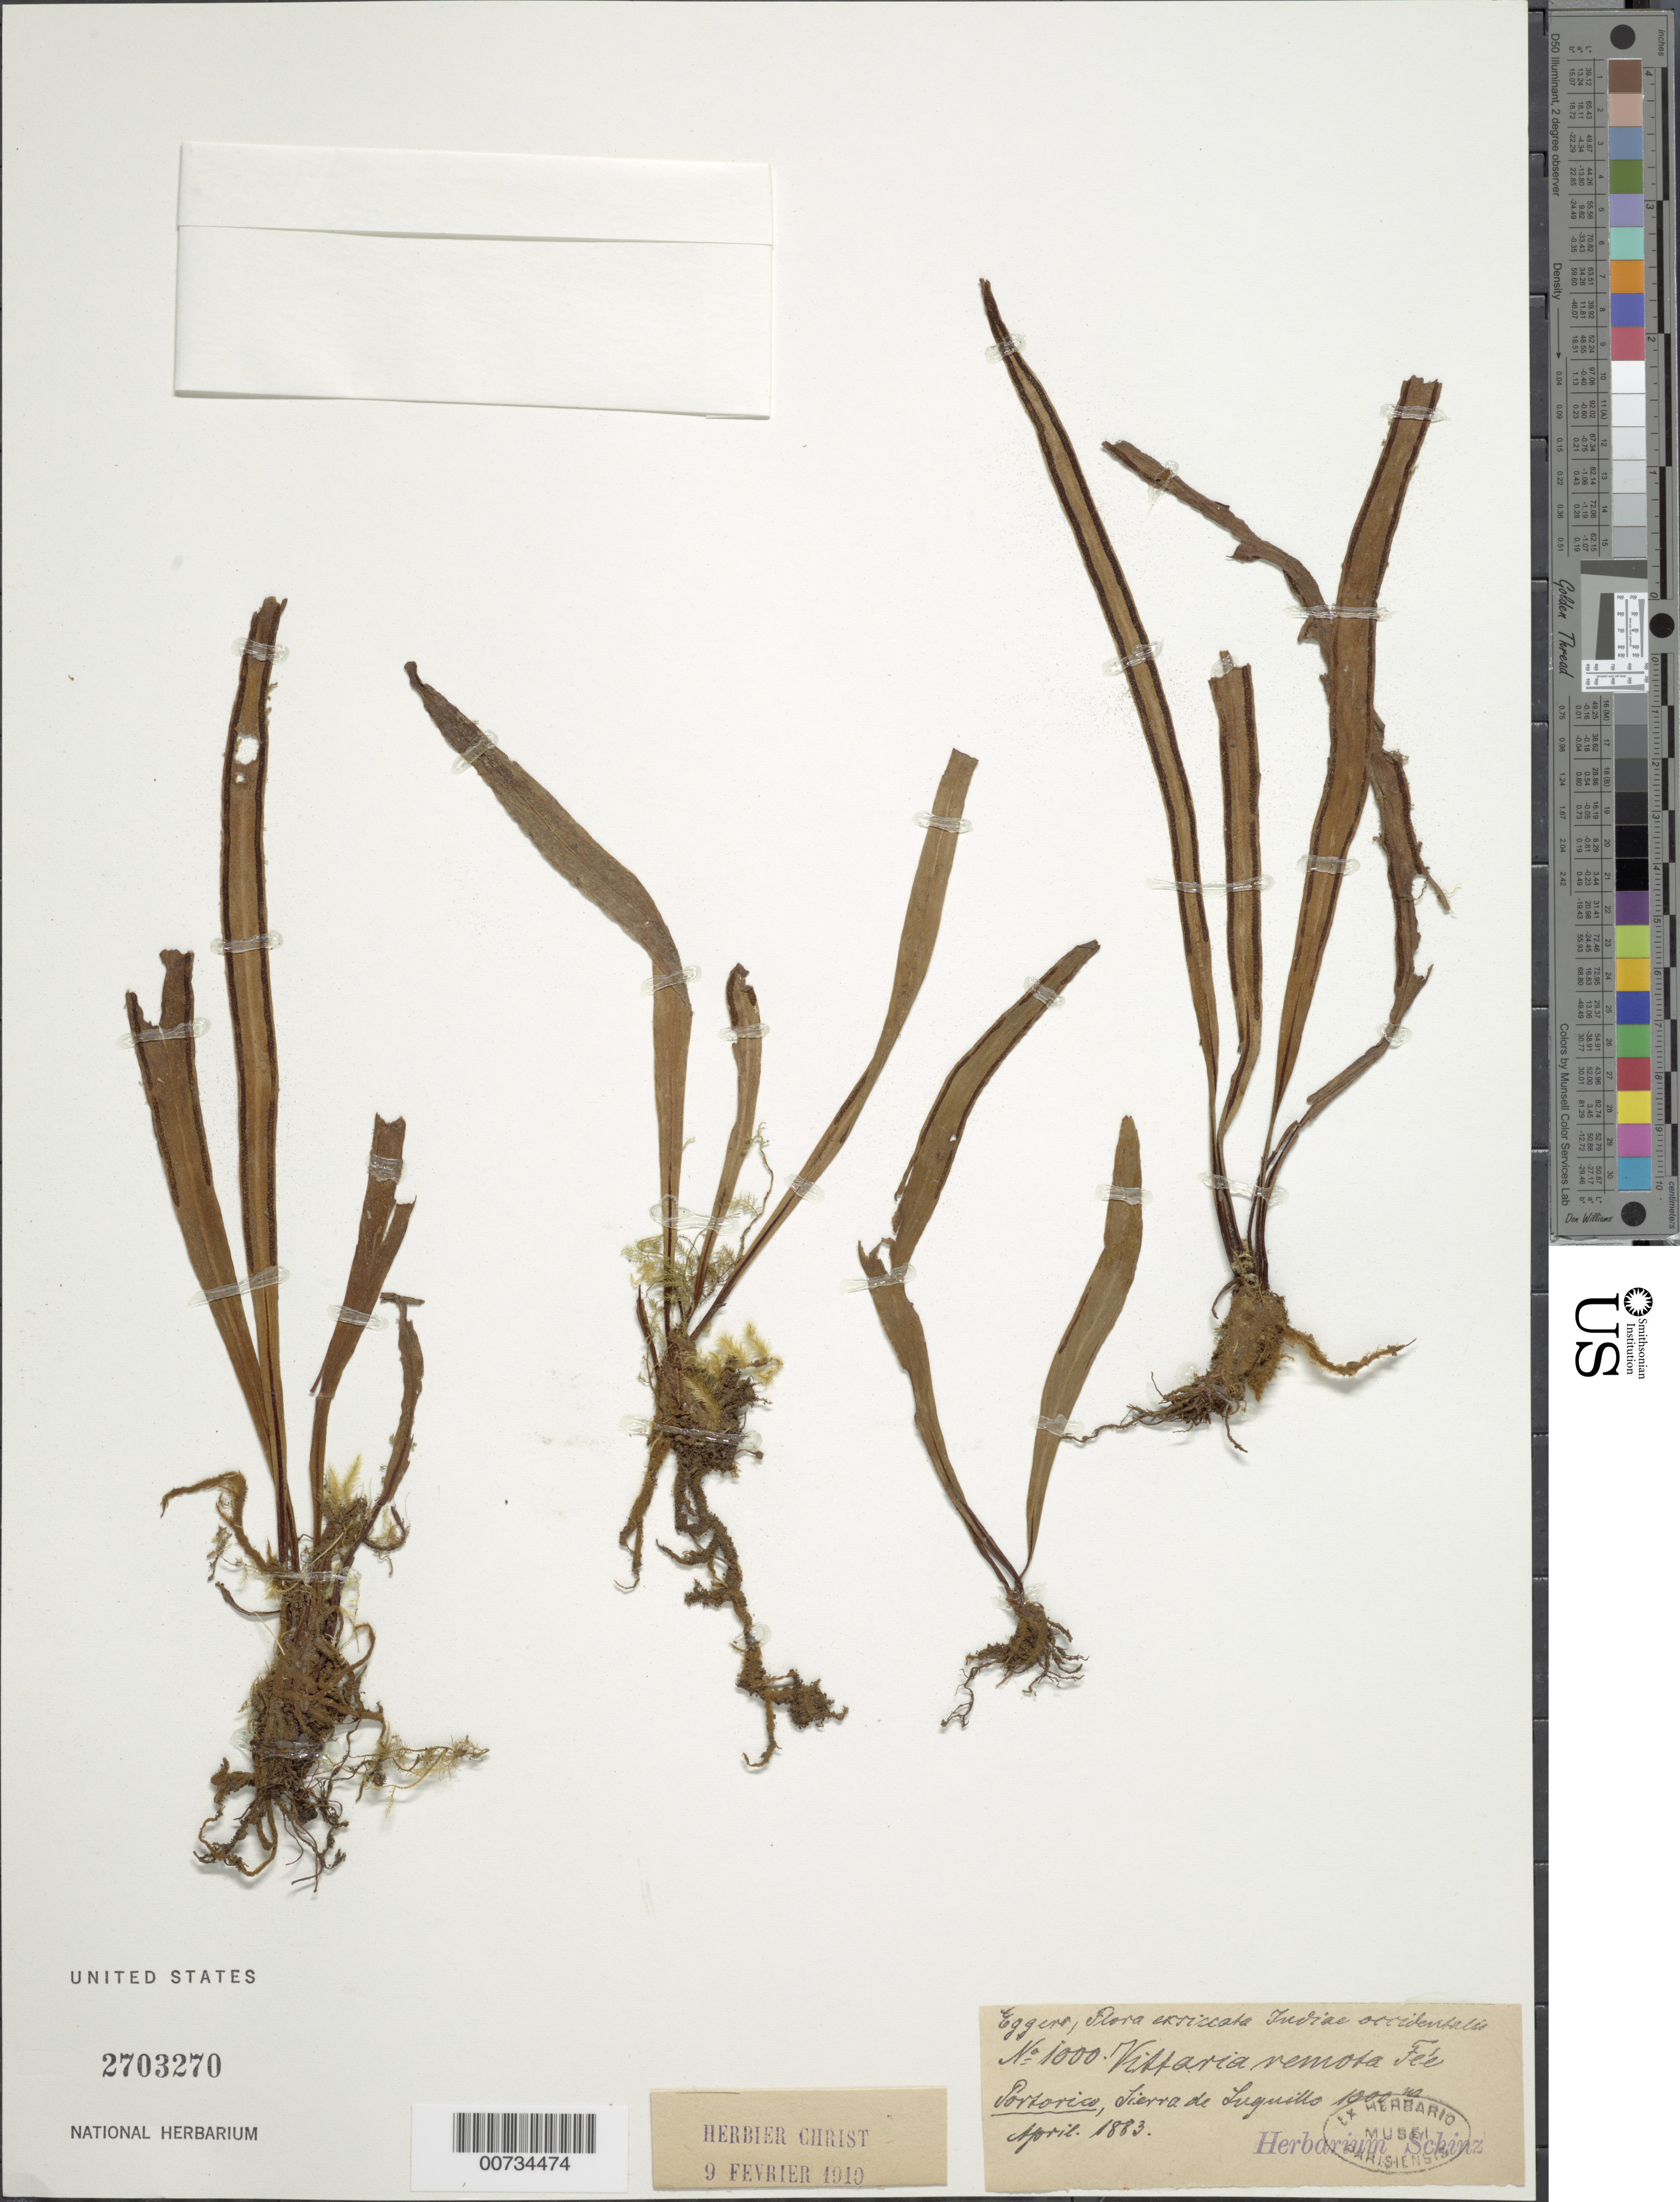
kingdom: Plantae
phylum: Tracheophyta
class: Polypodiopsida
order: Polypodiales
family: Pteridaceae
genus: Radiovittaria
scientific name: Radiovittaria remota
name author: (Fée) E.H. Crane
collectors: H. F. A. von Eggers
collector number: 1000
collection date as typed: Apr 1883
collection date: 1883-04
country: Puerto Rico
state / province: Luquillo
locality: Sierra de Luquillo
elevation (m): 1000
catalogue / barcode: US 2703270